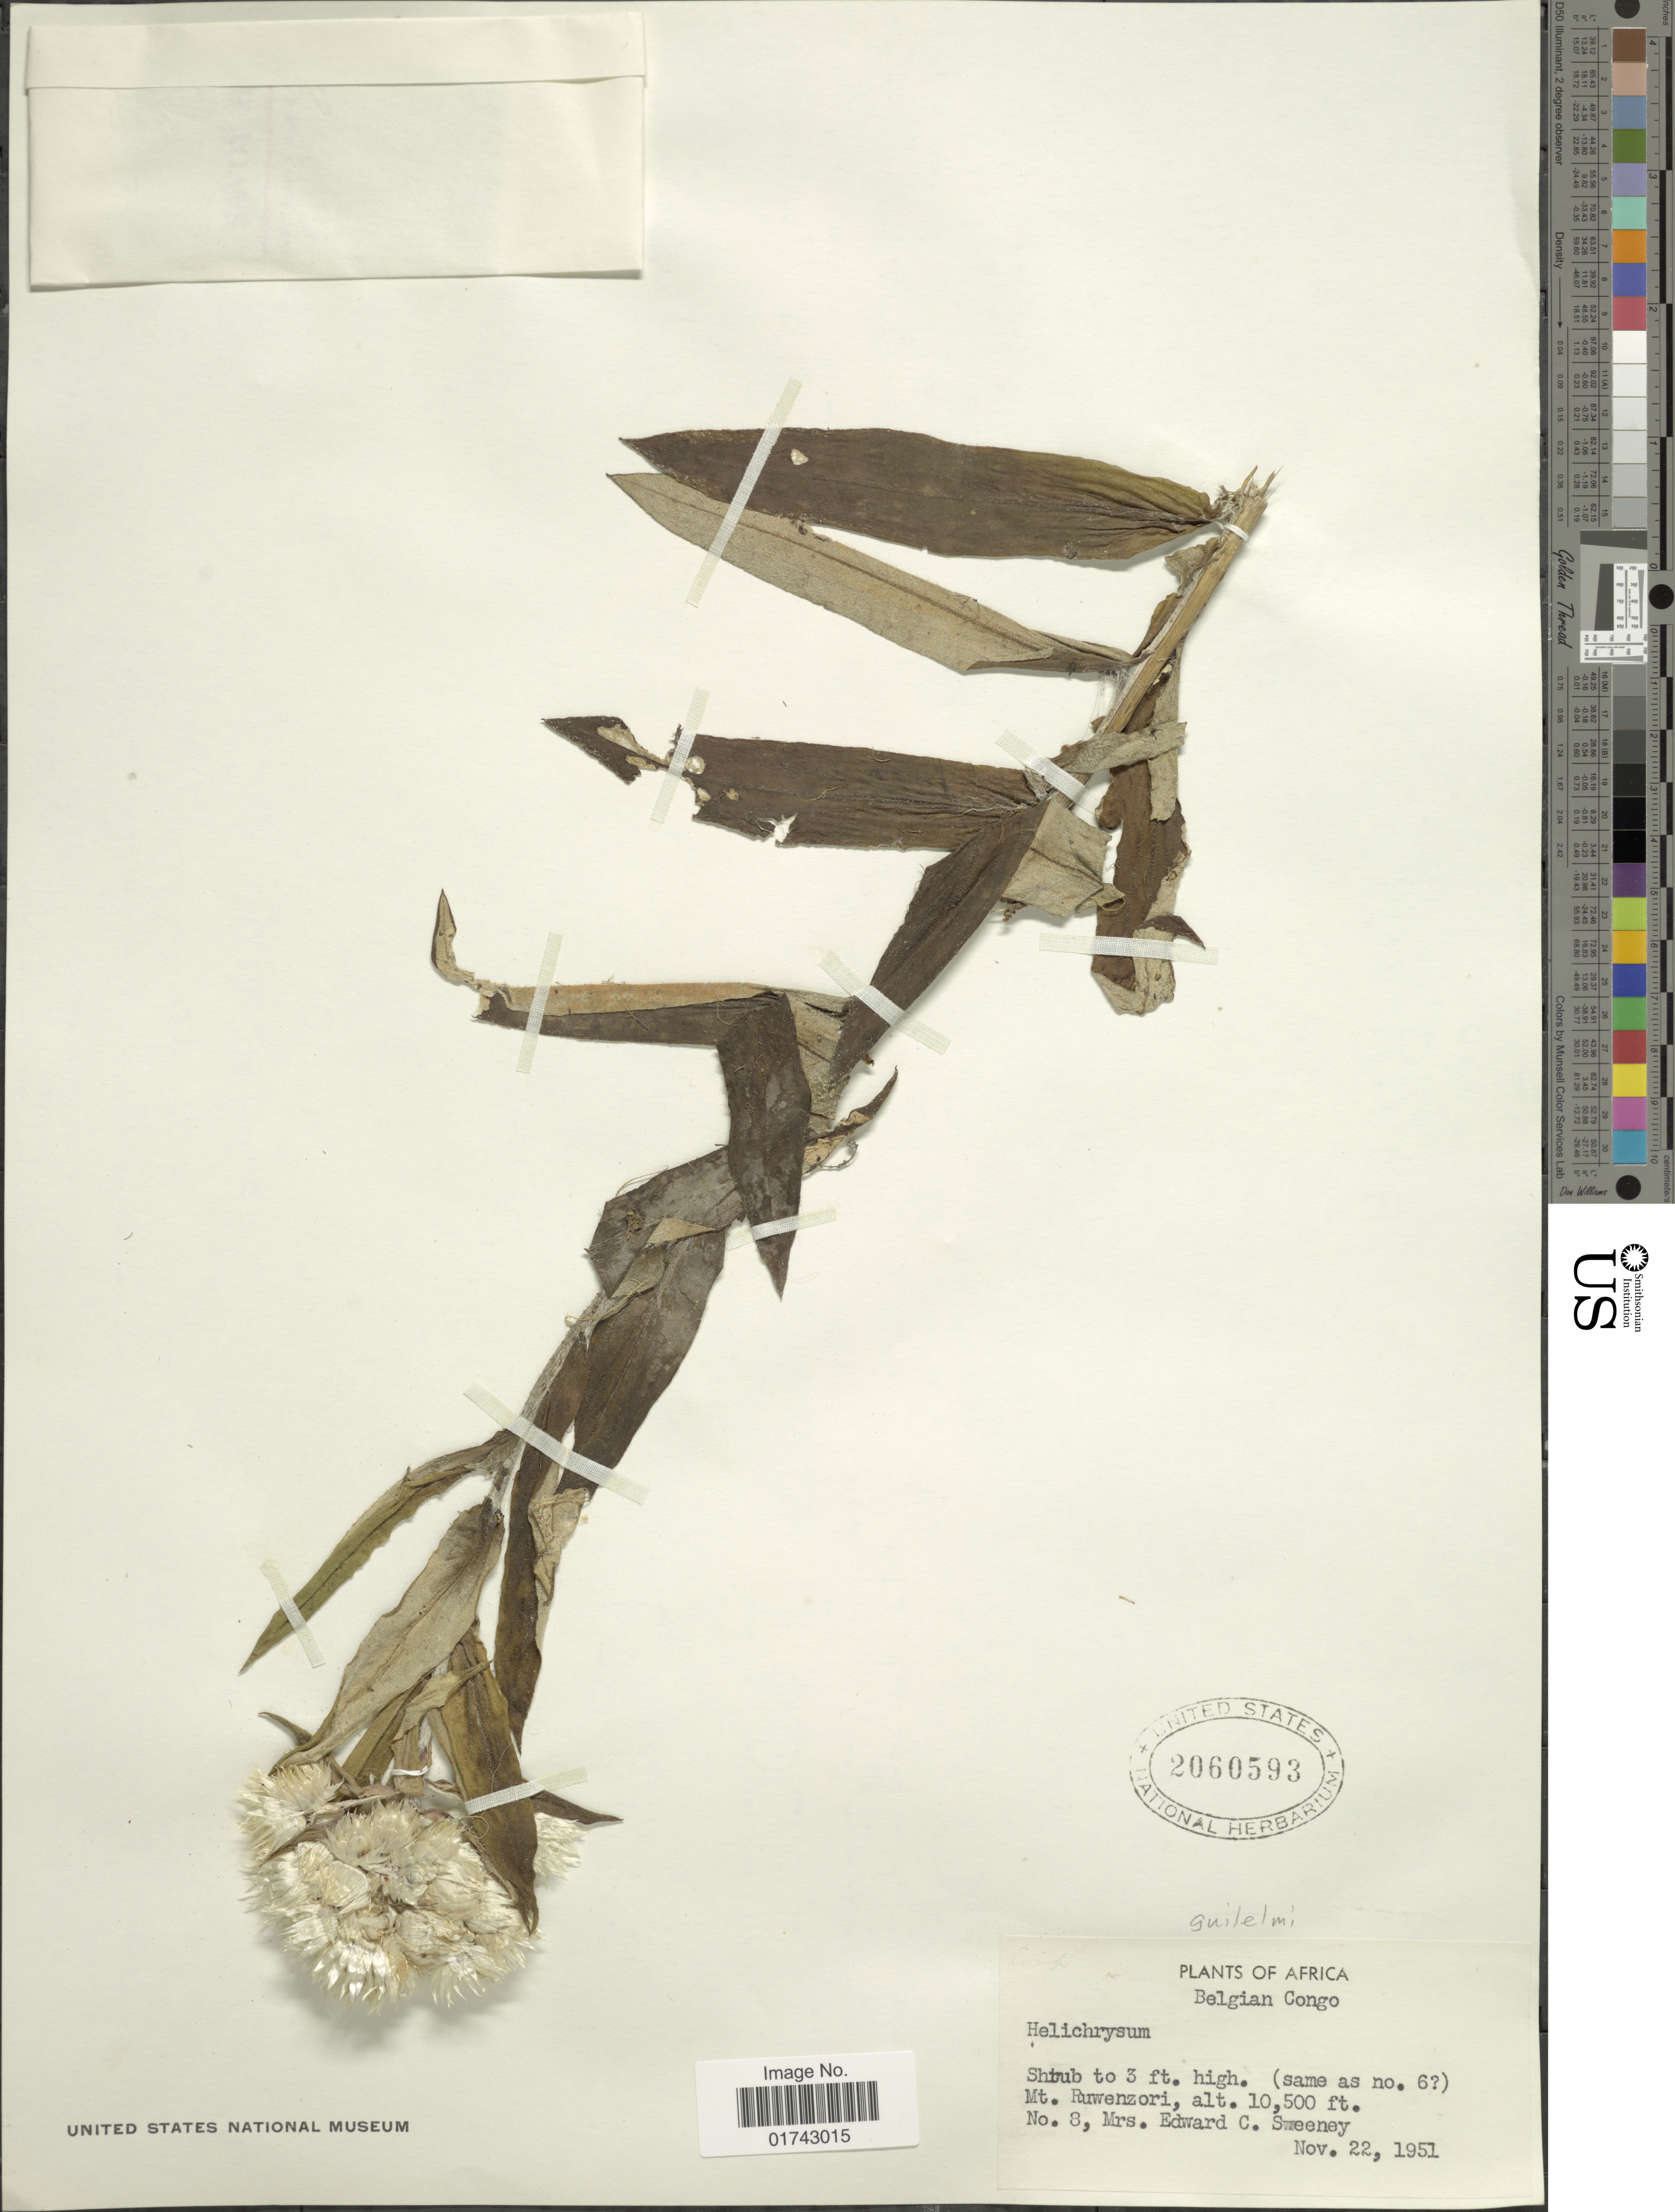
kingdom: Plantae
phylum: Tracheophyta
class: Magnoliopsida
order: Asterales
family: Asteraceae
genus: Helichrysum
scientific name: Helichrysum formosissimum var. guilelmii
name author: (Engl.) Mesfin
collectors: E. Sweeney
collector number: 8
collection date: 1951-11-22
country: Congo, Democratic Republic of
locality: Belgian Congo, Mt. Ruwenzori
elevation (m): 3200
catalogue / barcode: US 2060593